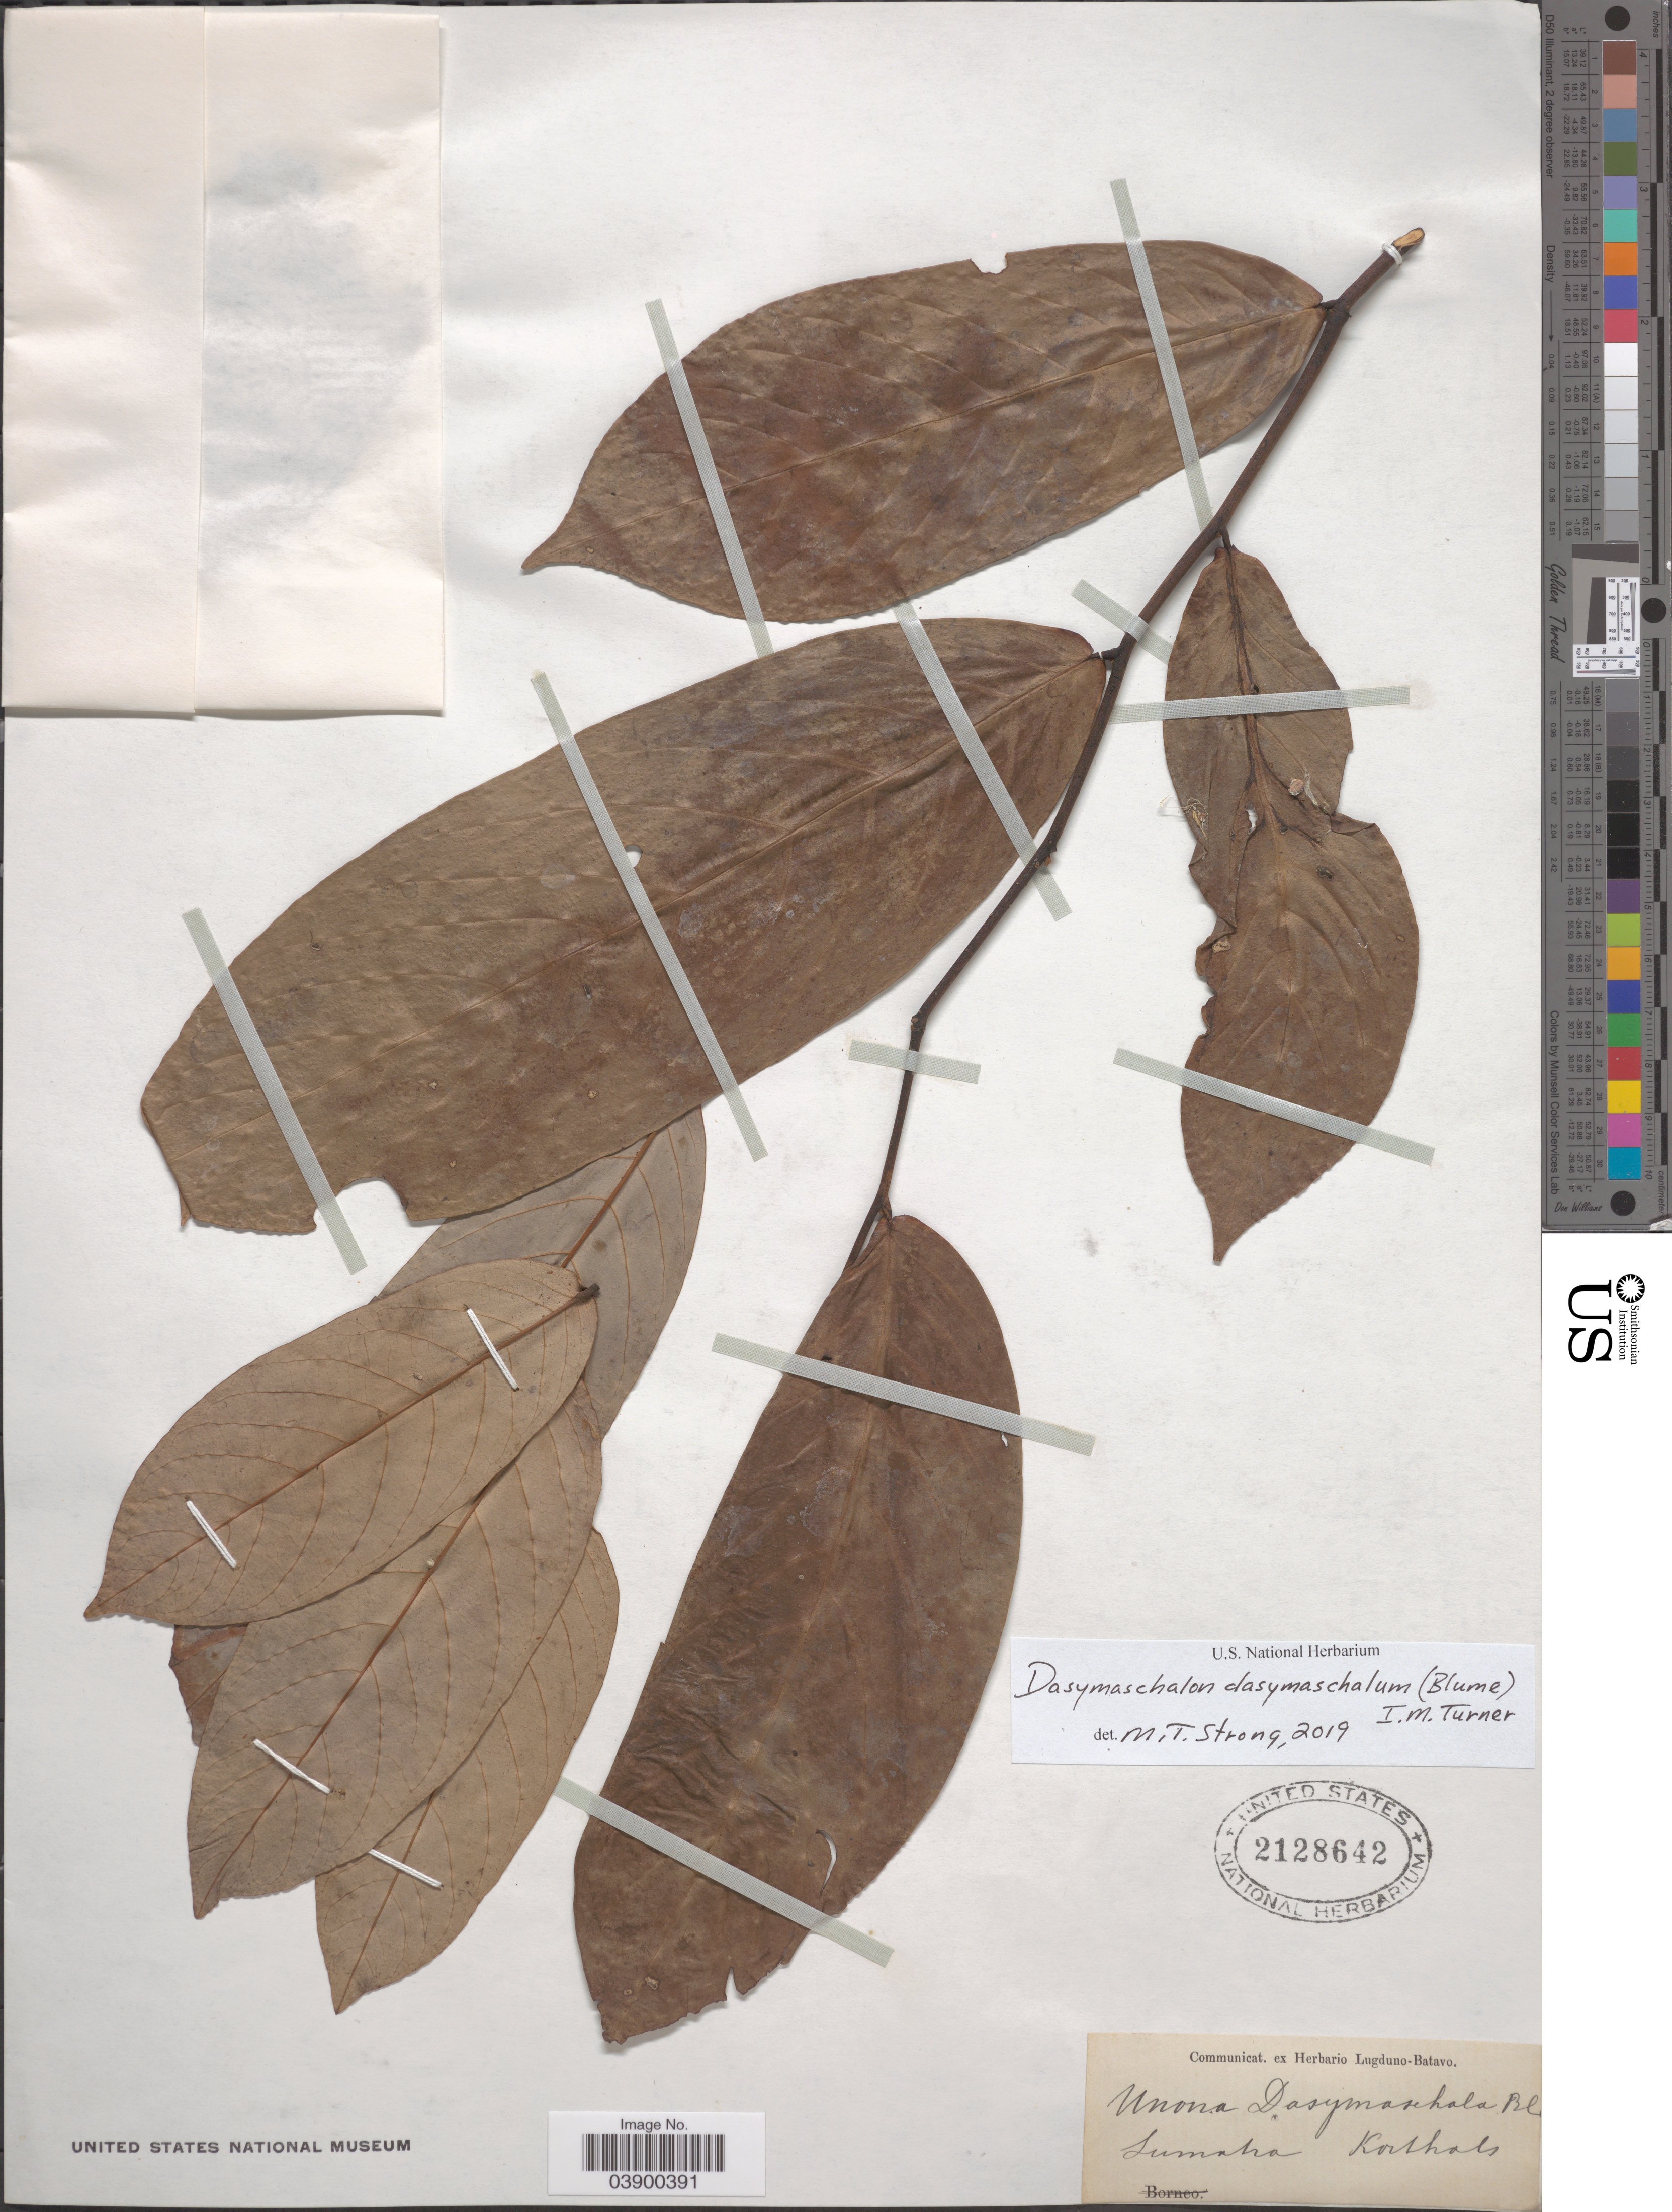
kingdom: Plantae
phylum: Tracheophyta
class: Magnoliopsida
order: Magnoliales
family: Annonaceae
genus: Dasymaschalon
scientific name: Dasymaschalon dasymaschalum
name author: (Blume) I.M. Turner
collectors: -. Korthals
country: Indonesia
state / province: Sumatra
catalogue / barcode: US 2128642